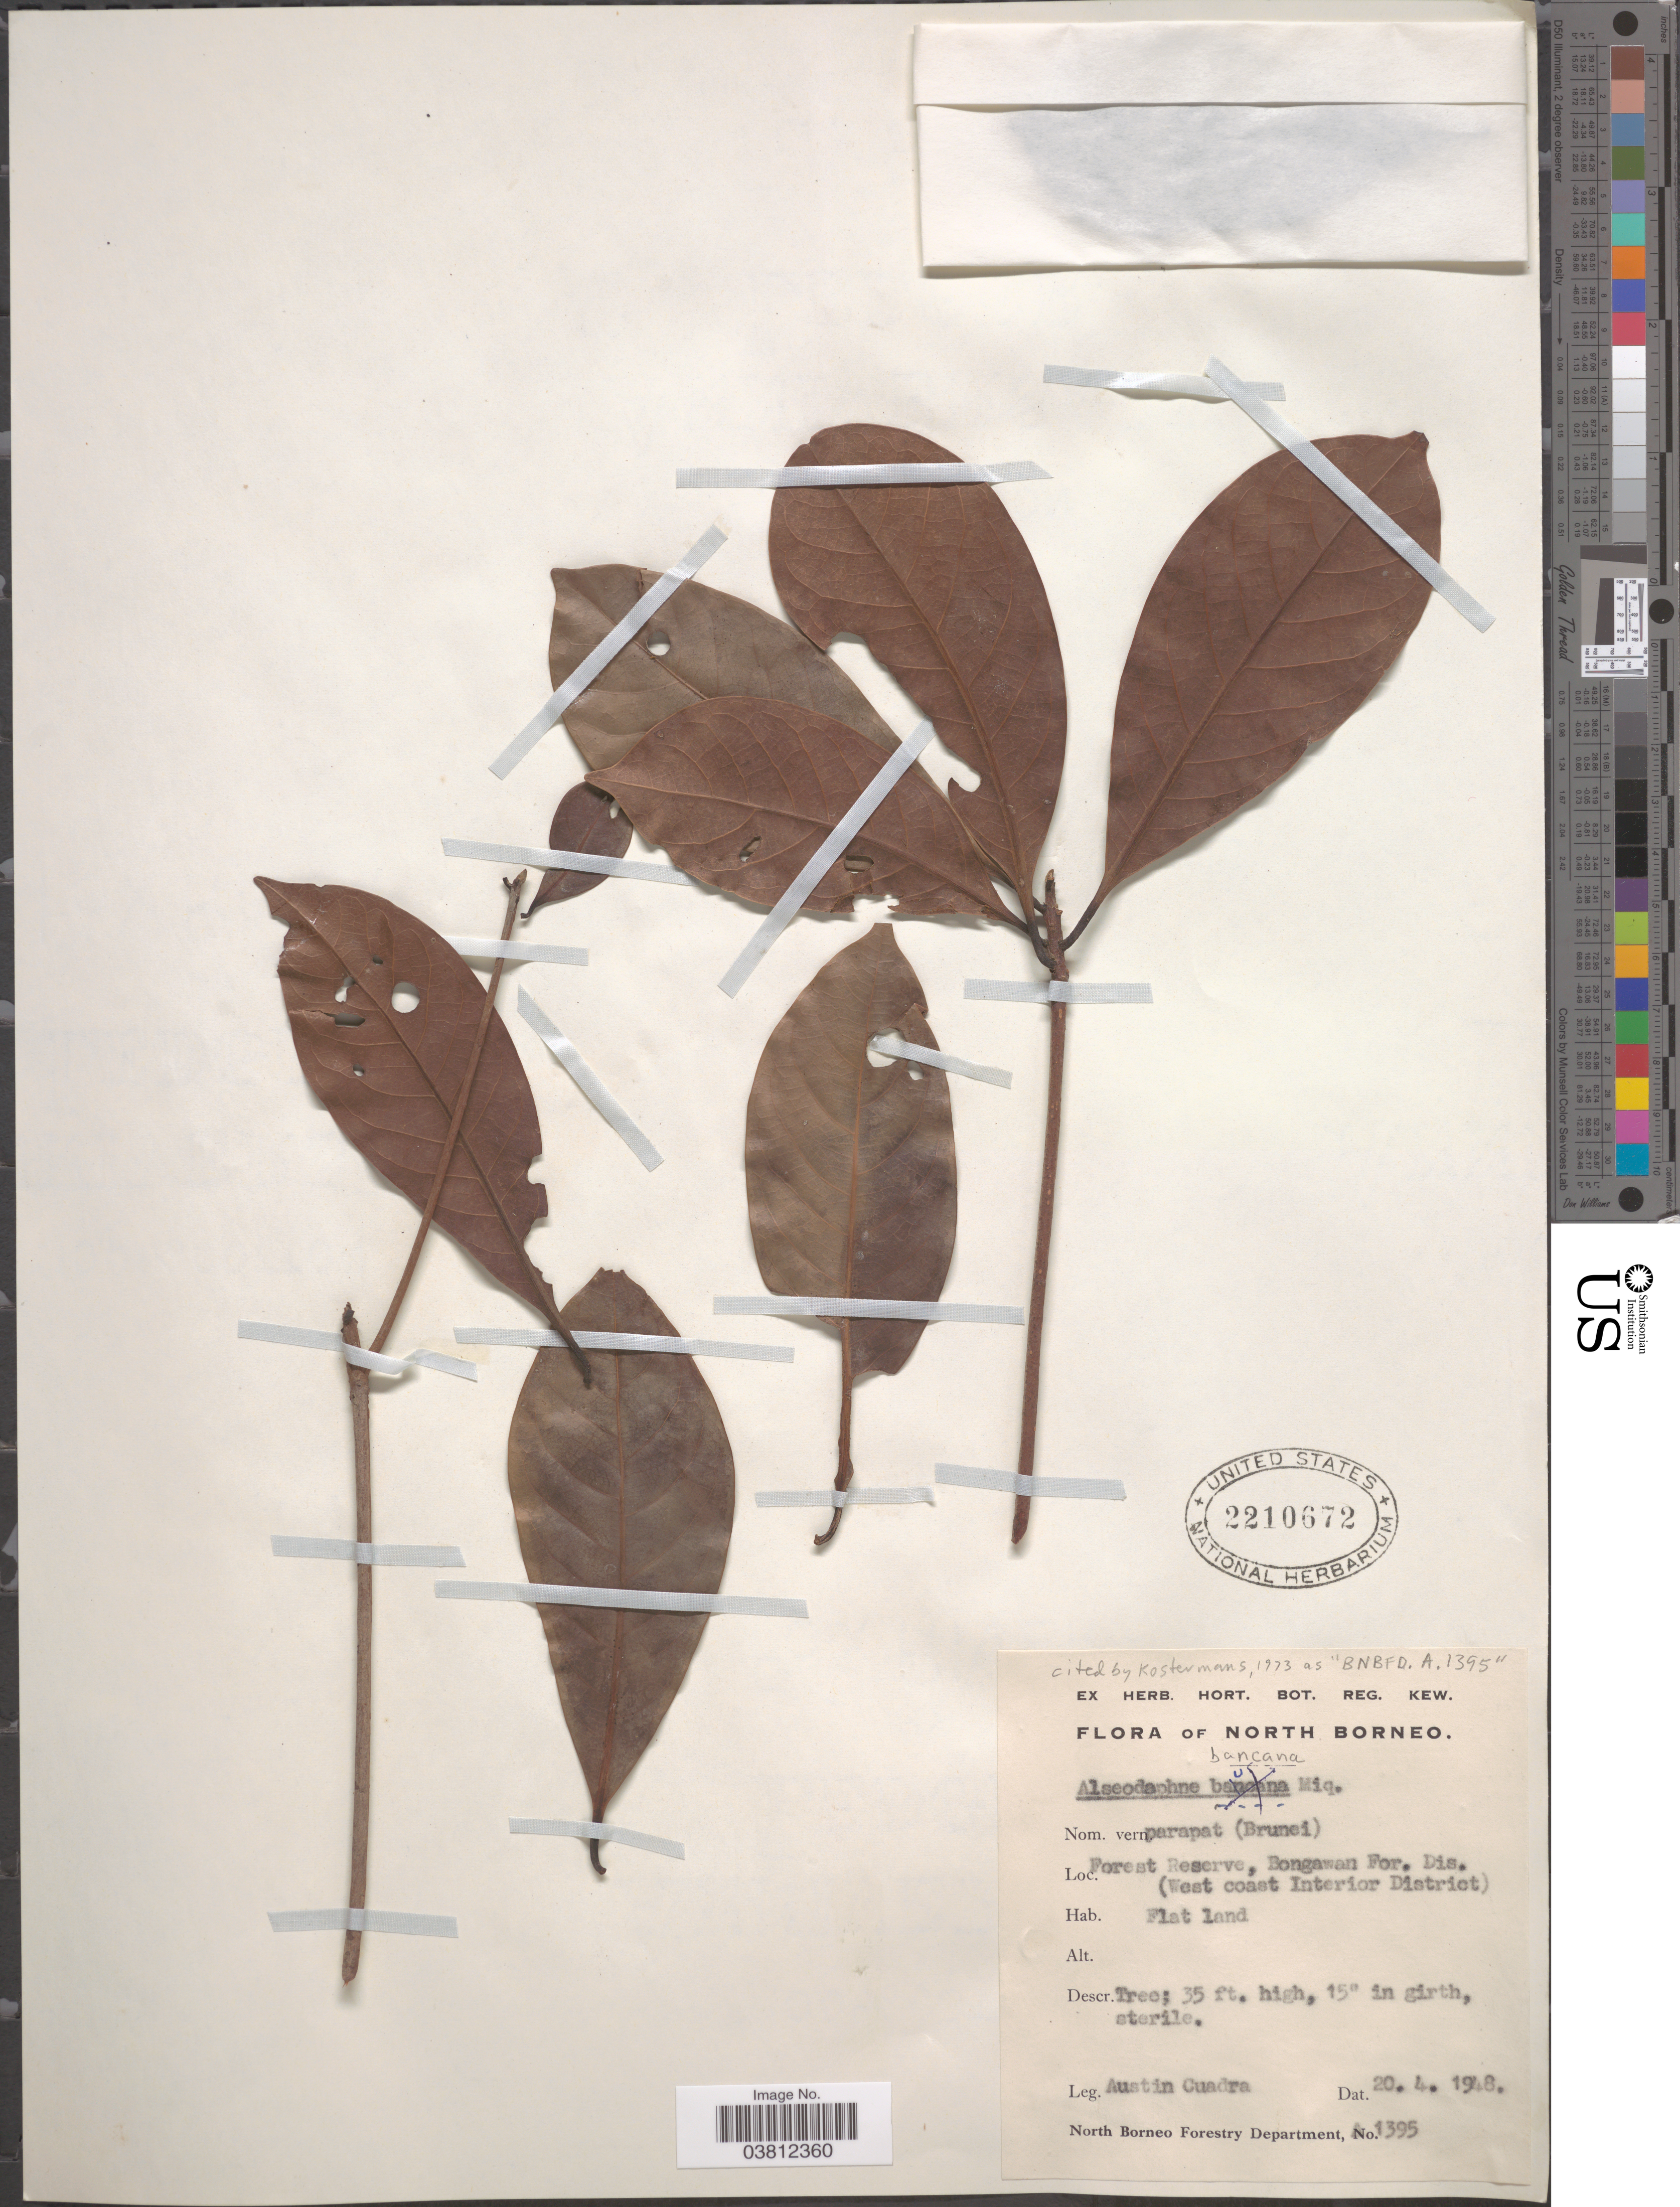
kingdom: Plantae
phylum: Tracheophyta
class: Magnoliopsida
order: Laurales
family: Lauraceae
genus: Alseodaphne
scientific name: Alseodaphne bancana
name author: Miq.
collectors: A. Cuadra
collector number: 1395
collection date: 1948-04-20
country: Malaysia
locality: North Borneo. Forest Reserve, Bongawan For. Dis. (West coast Interior District).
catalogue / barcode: US 2210672